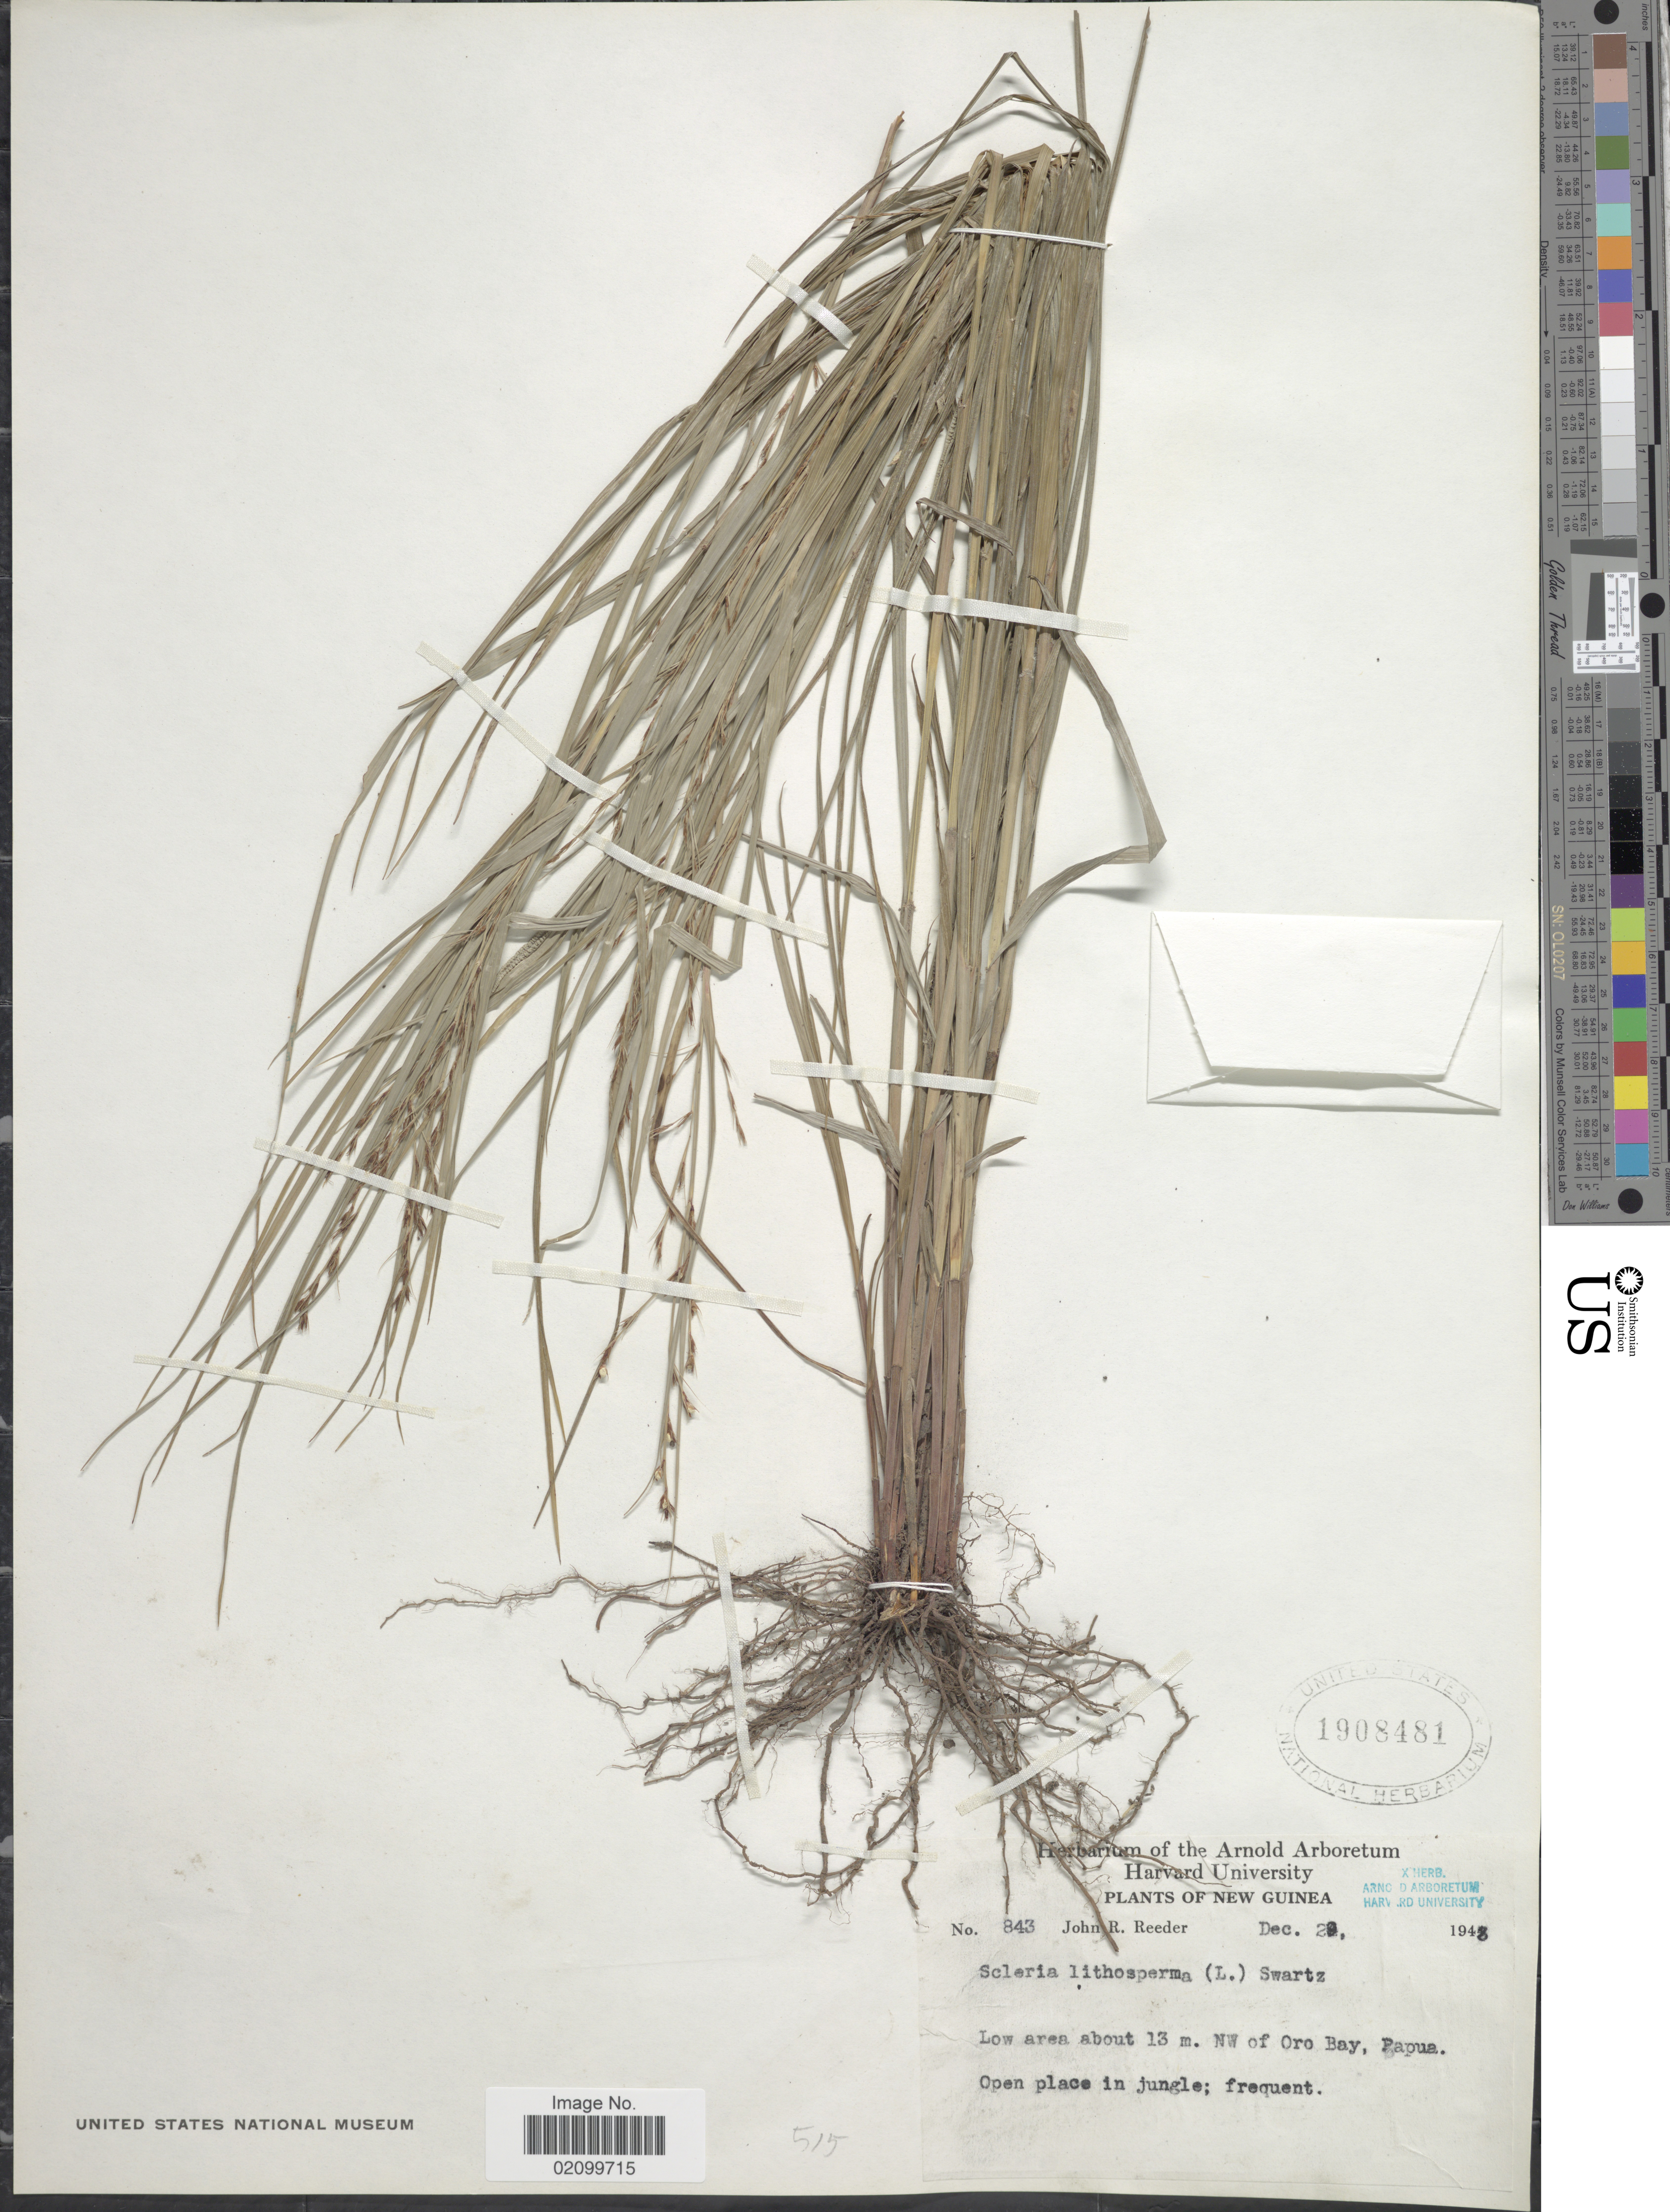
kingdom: Plantae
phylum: Tracheophyta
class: Liliopsida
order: Poales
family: Cyperaceae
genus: Scleria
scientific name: Scleria lithosperma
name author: (L.) Sw.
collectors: J. R. Reeder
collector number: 843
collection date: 1943-12-02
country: Papua New Guinea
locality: New Guinea. Low area about 13 m. NW of Oro Bay, Papua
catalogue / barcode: US 1908481